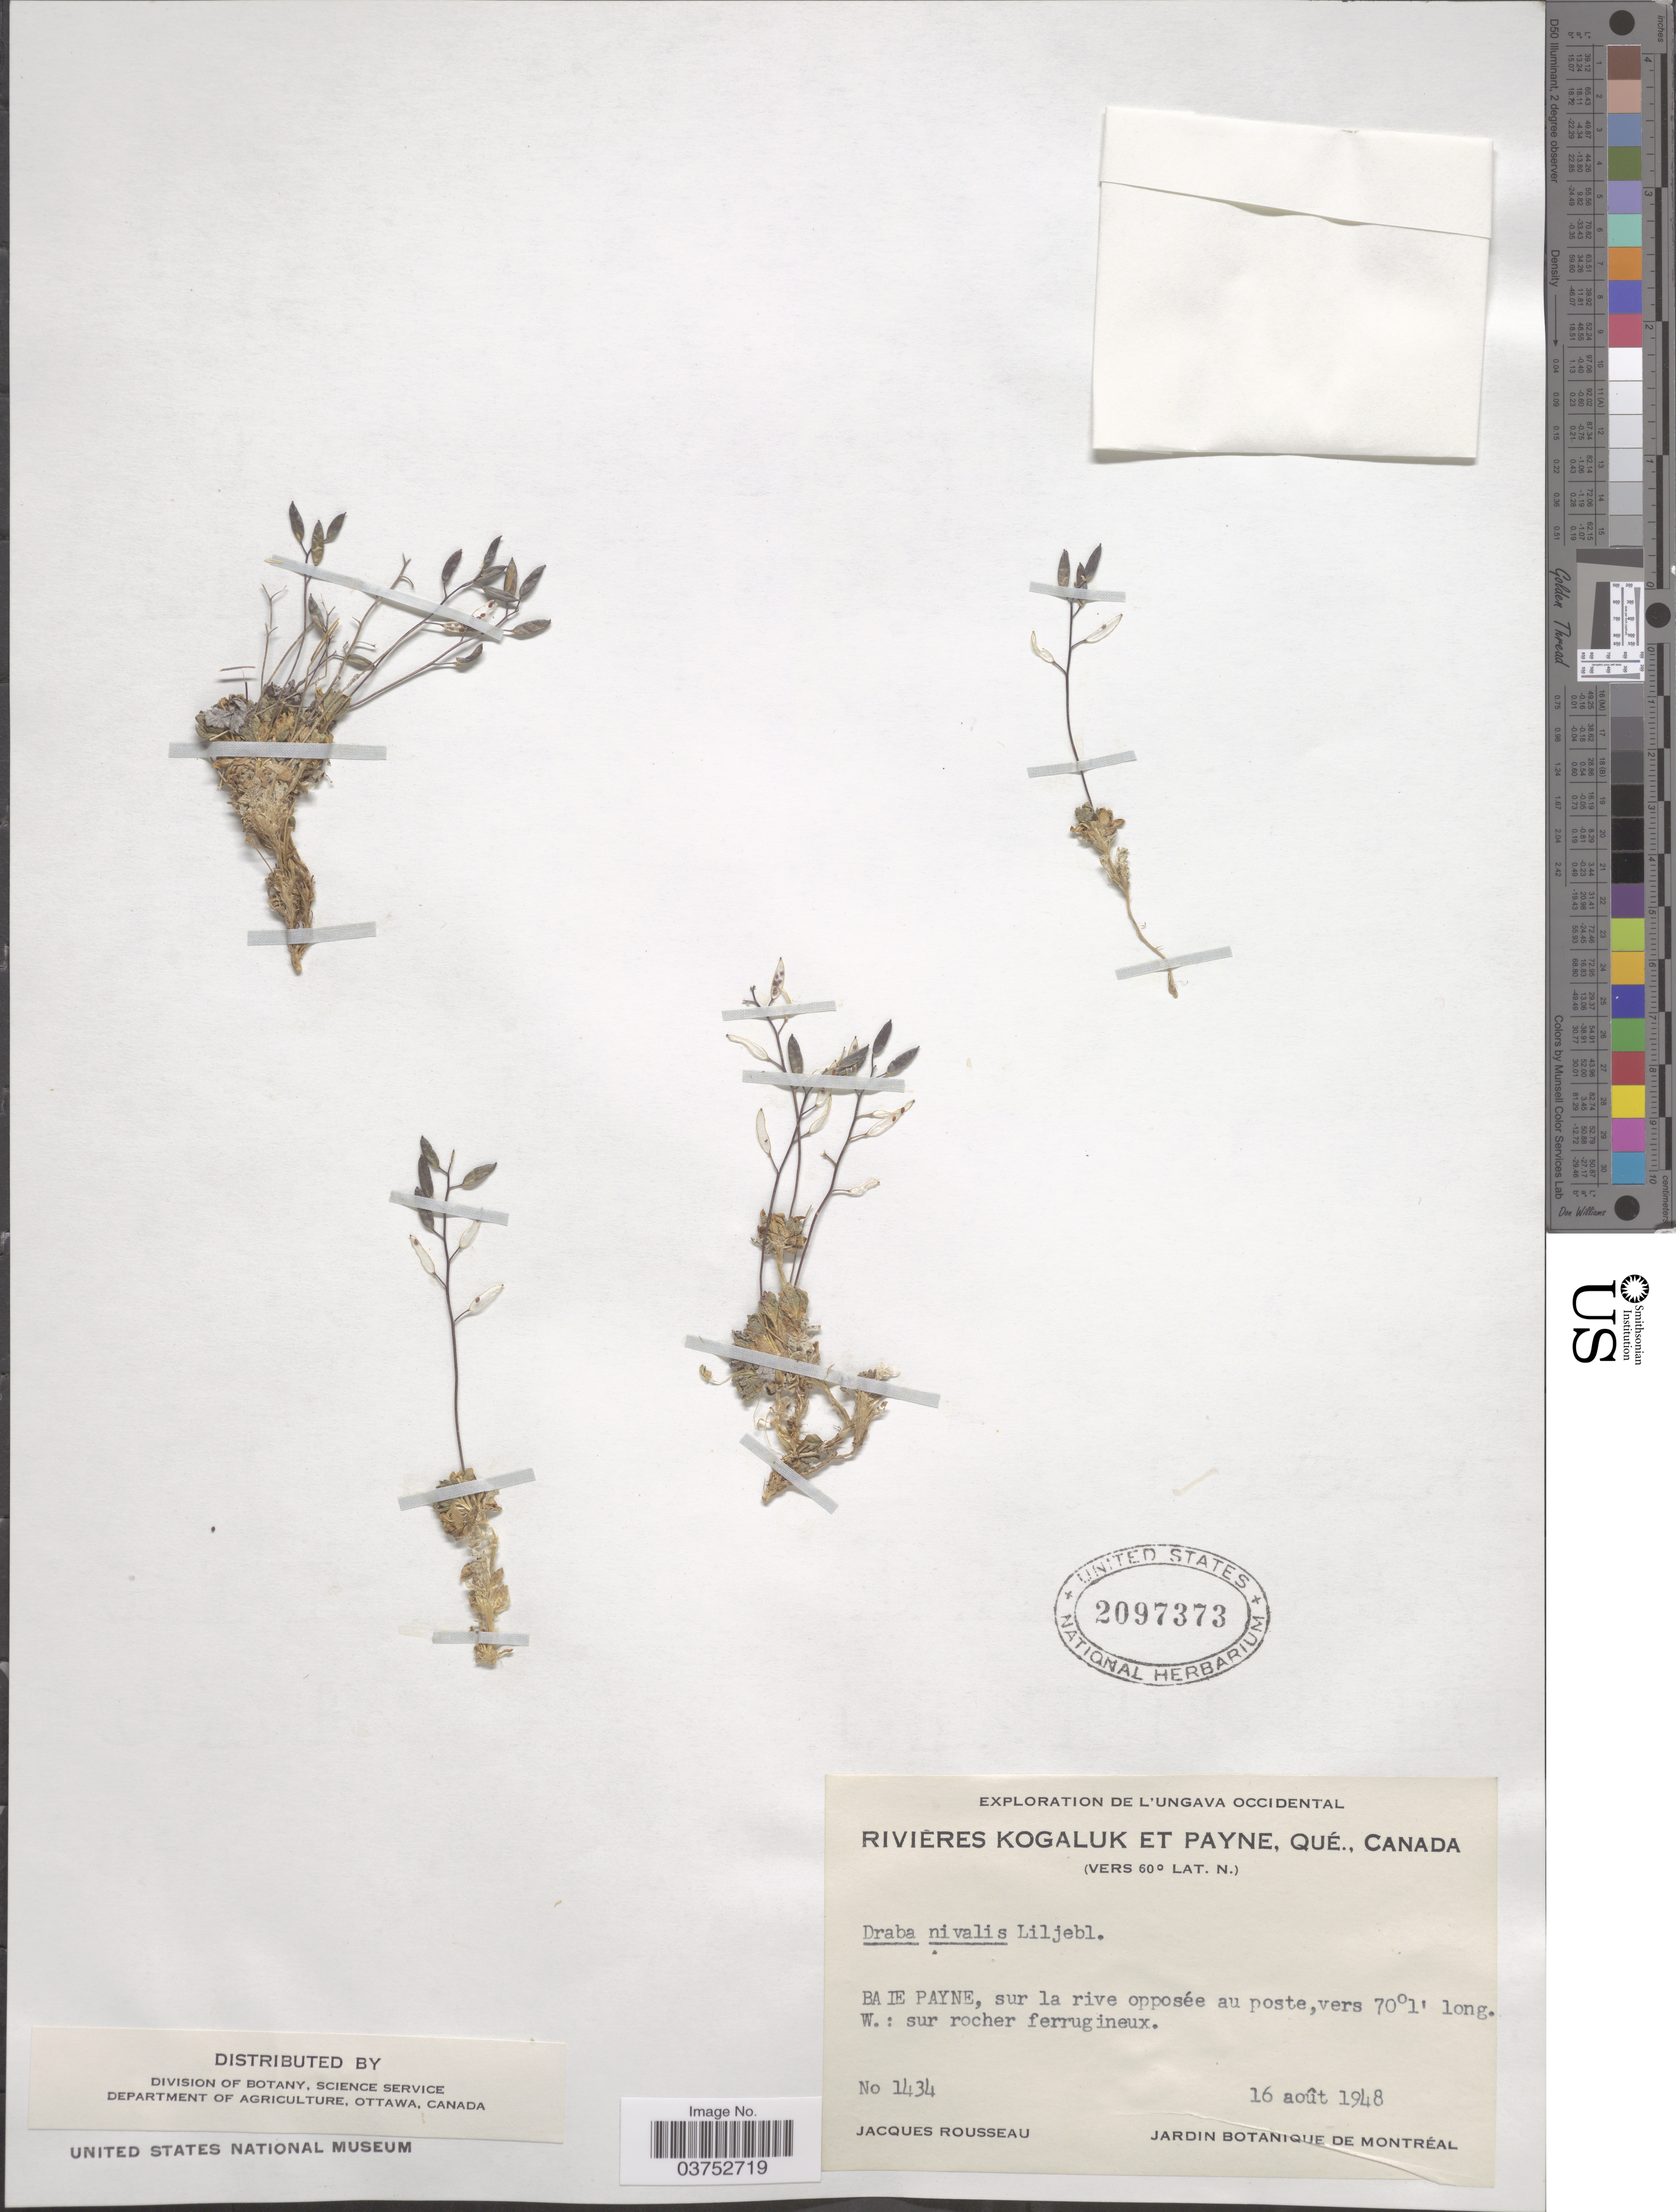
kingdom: Plantae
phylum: Tracheophyta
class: Magnoliopsida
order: Brassicales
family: Brassicaceae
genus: Draba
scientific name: Draba sp.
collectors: J. Rousseau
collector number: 1434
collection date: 1948-08-16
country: Canada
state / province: Quebec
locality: Ungava Occidental. Rivières Kogaluk et Payne. Baie Payne, sur la rive opposée au poste.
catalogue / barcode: US 2097373